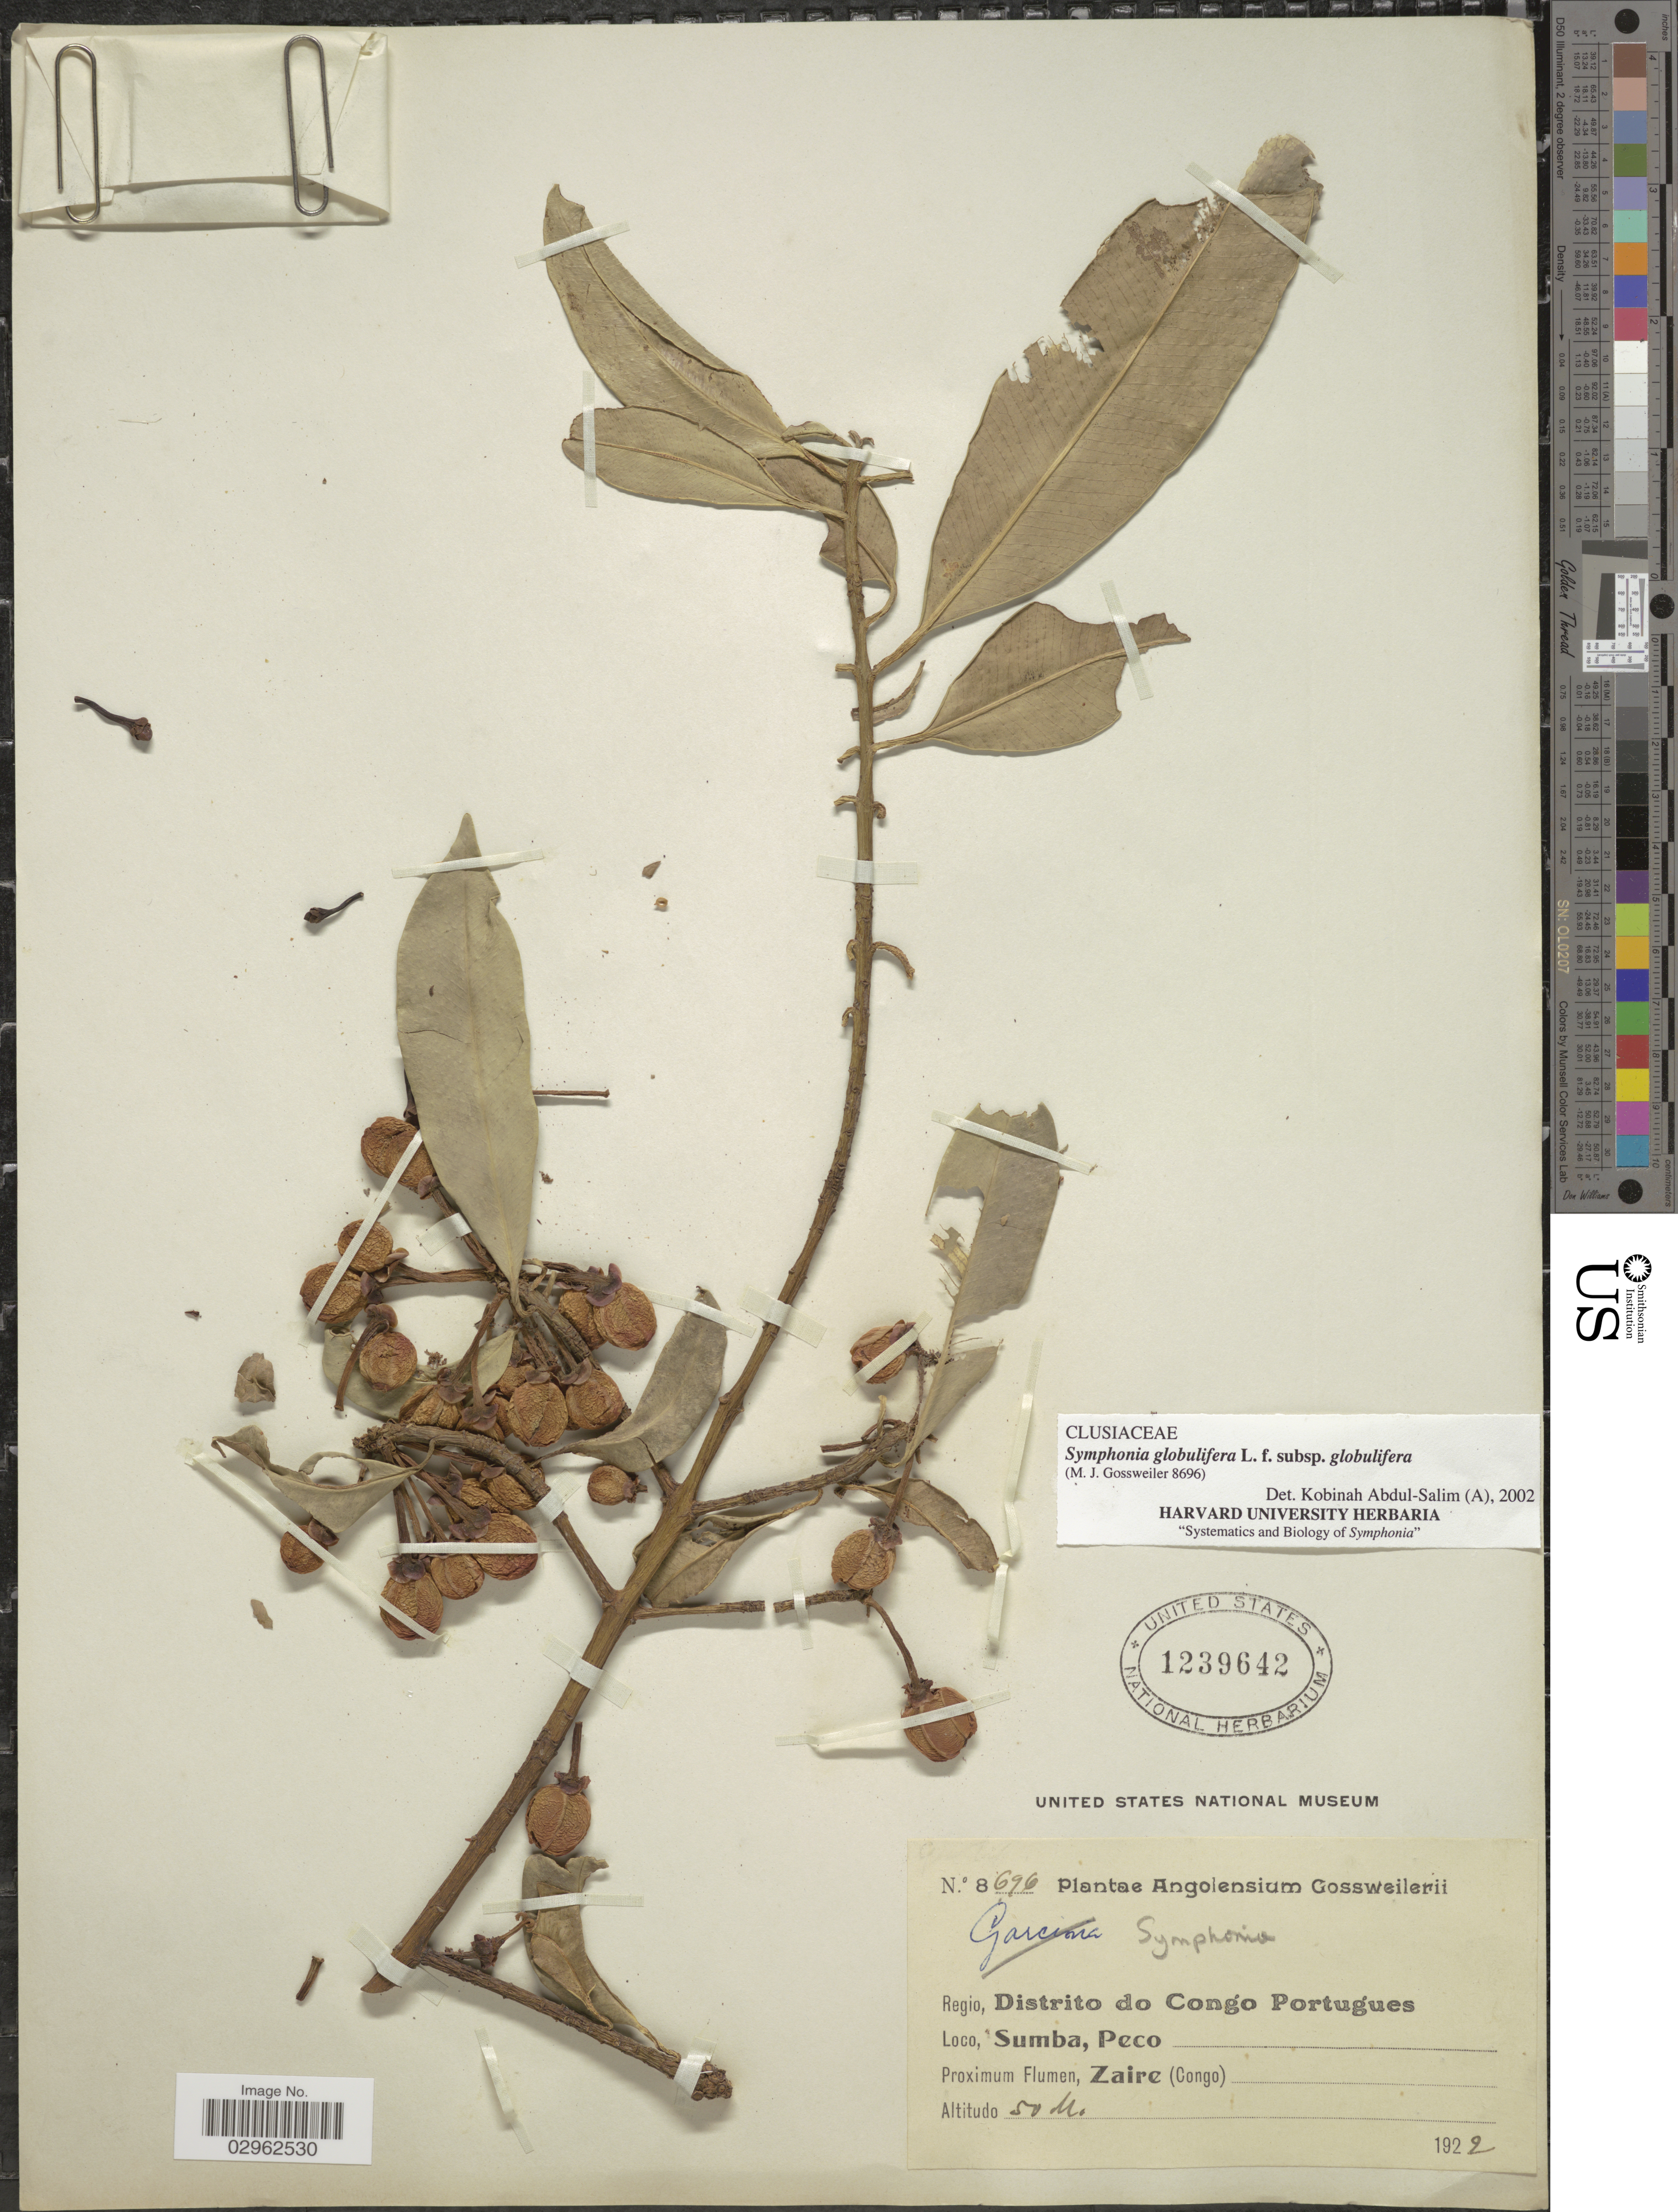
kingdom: Plantae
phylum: Tracheophyta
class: Magnoliopsida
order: Malpighiales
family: Clusiaceae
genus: Symphonia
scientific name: Symphonia globulifera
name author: L. f.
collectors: -. Gossweiler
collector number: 8696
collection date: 1922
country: Angola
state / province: Zaire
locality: Regio, Distrito do Congo Portuguez. Sumba, Peco. Proximum Flumen, Zaire (Congo).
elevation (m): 50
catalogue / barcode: US 1239642